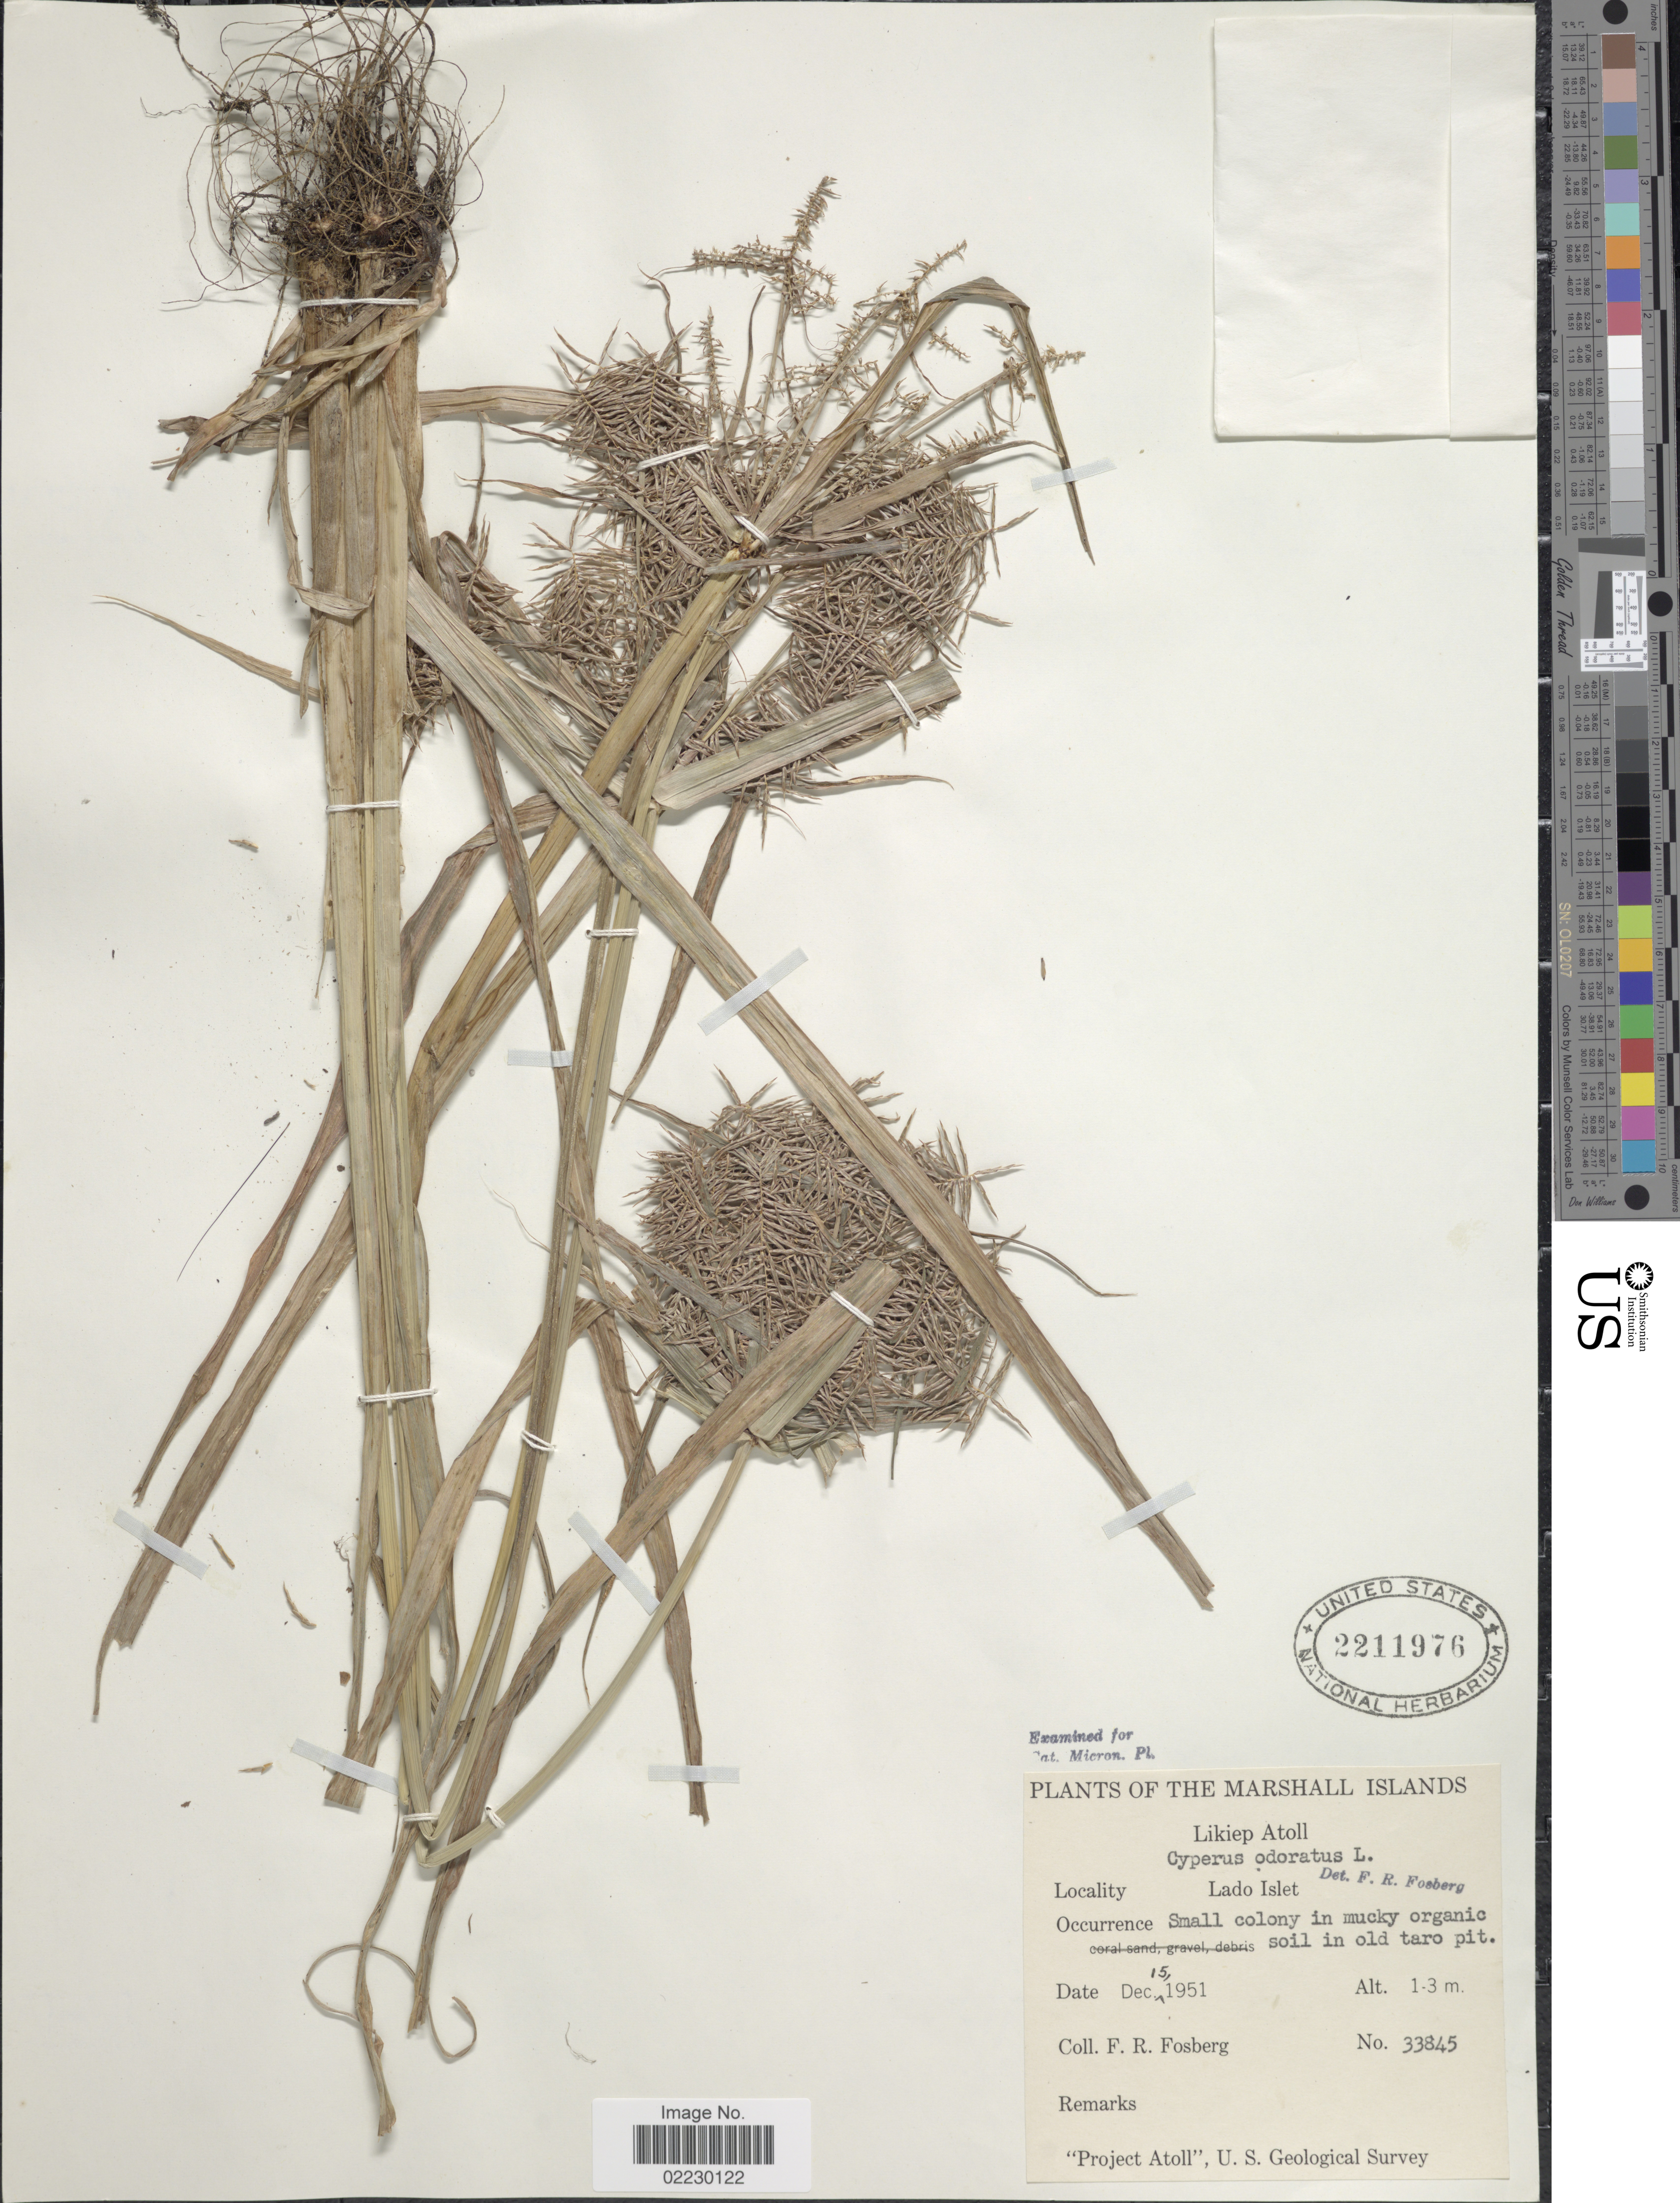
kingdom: Plantae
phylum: Tracheophyta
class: Liliopsida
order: Poales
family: Cyperaceae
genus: Cyperus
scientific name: Cyperus odoratus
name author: L.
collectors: F. R. Fosberg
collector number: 33845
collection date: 1951-12-15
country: Marshall Islands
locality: Likiep Atoll, Lado Islet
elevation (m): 1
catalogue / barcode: US 2211976